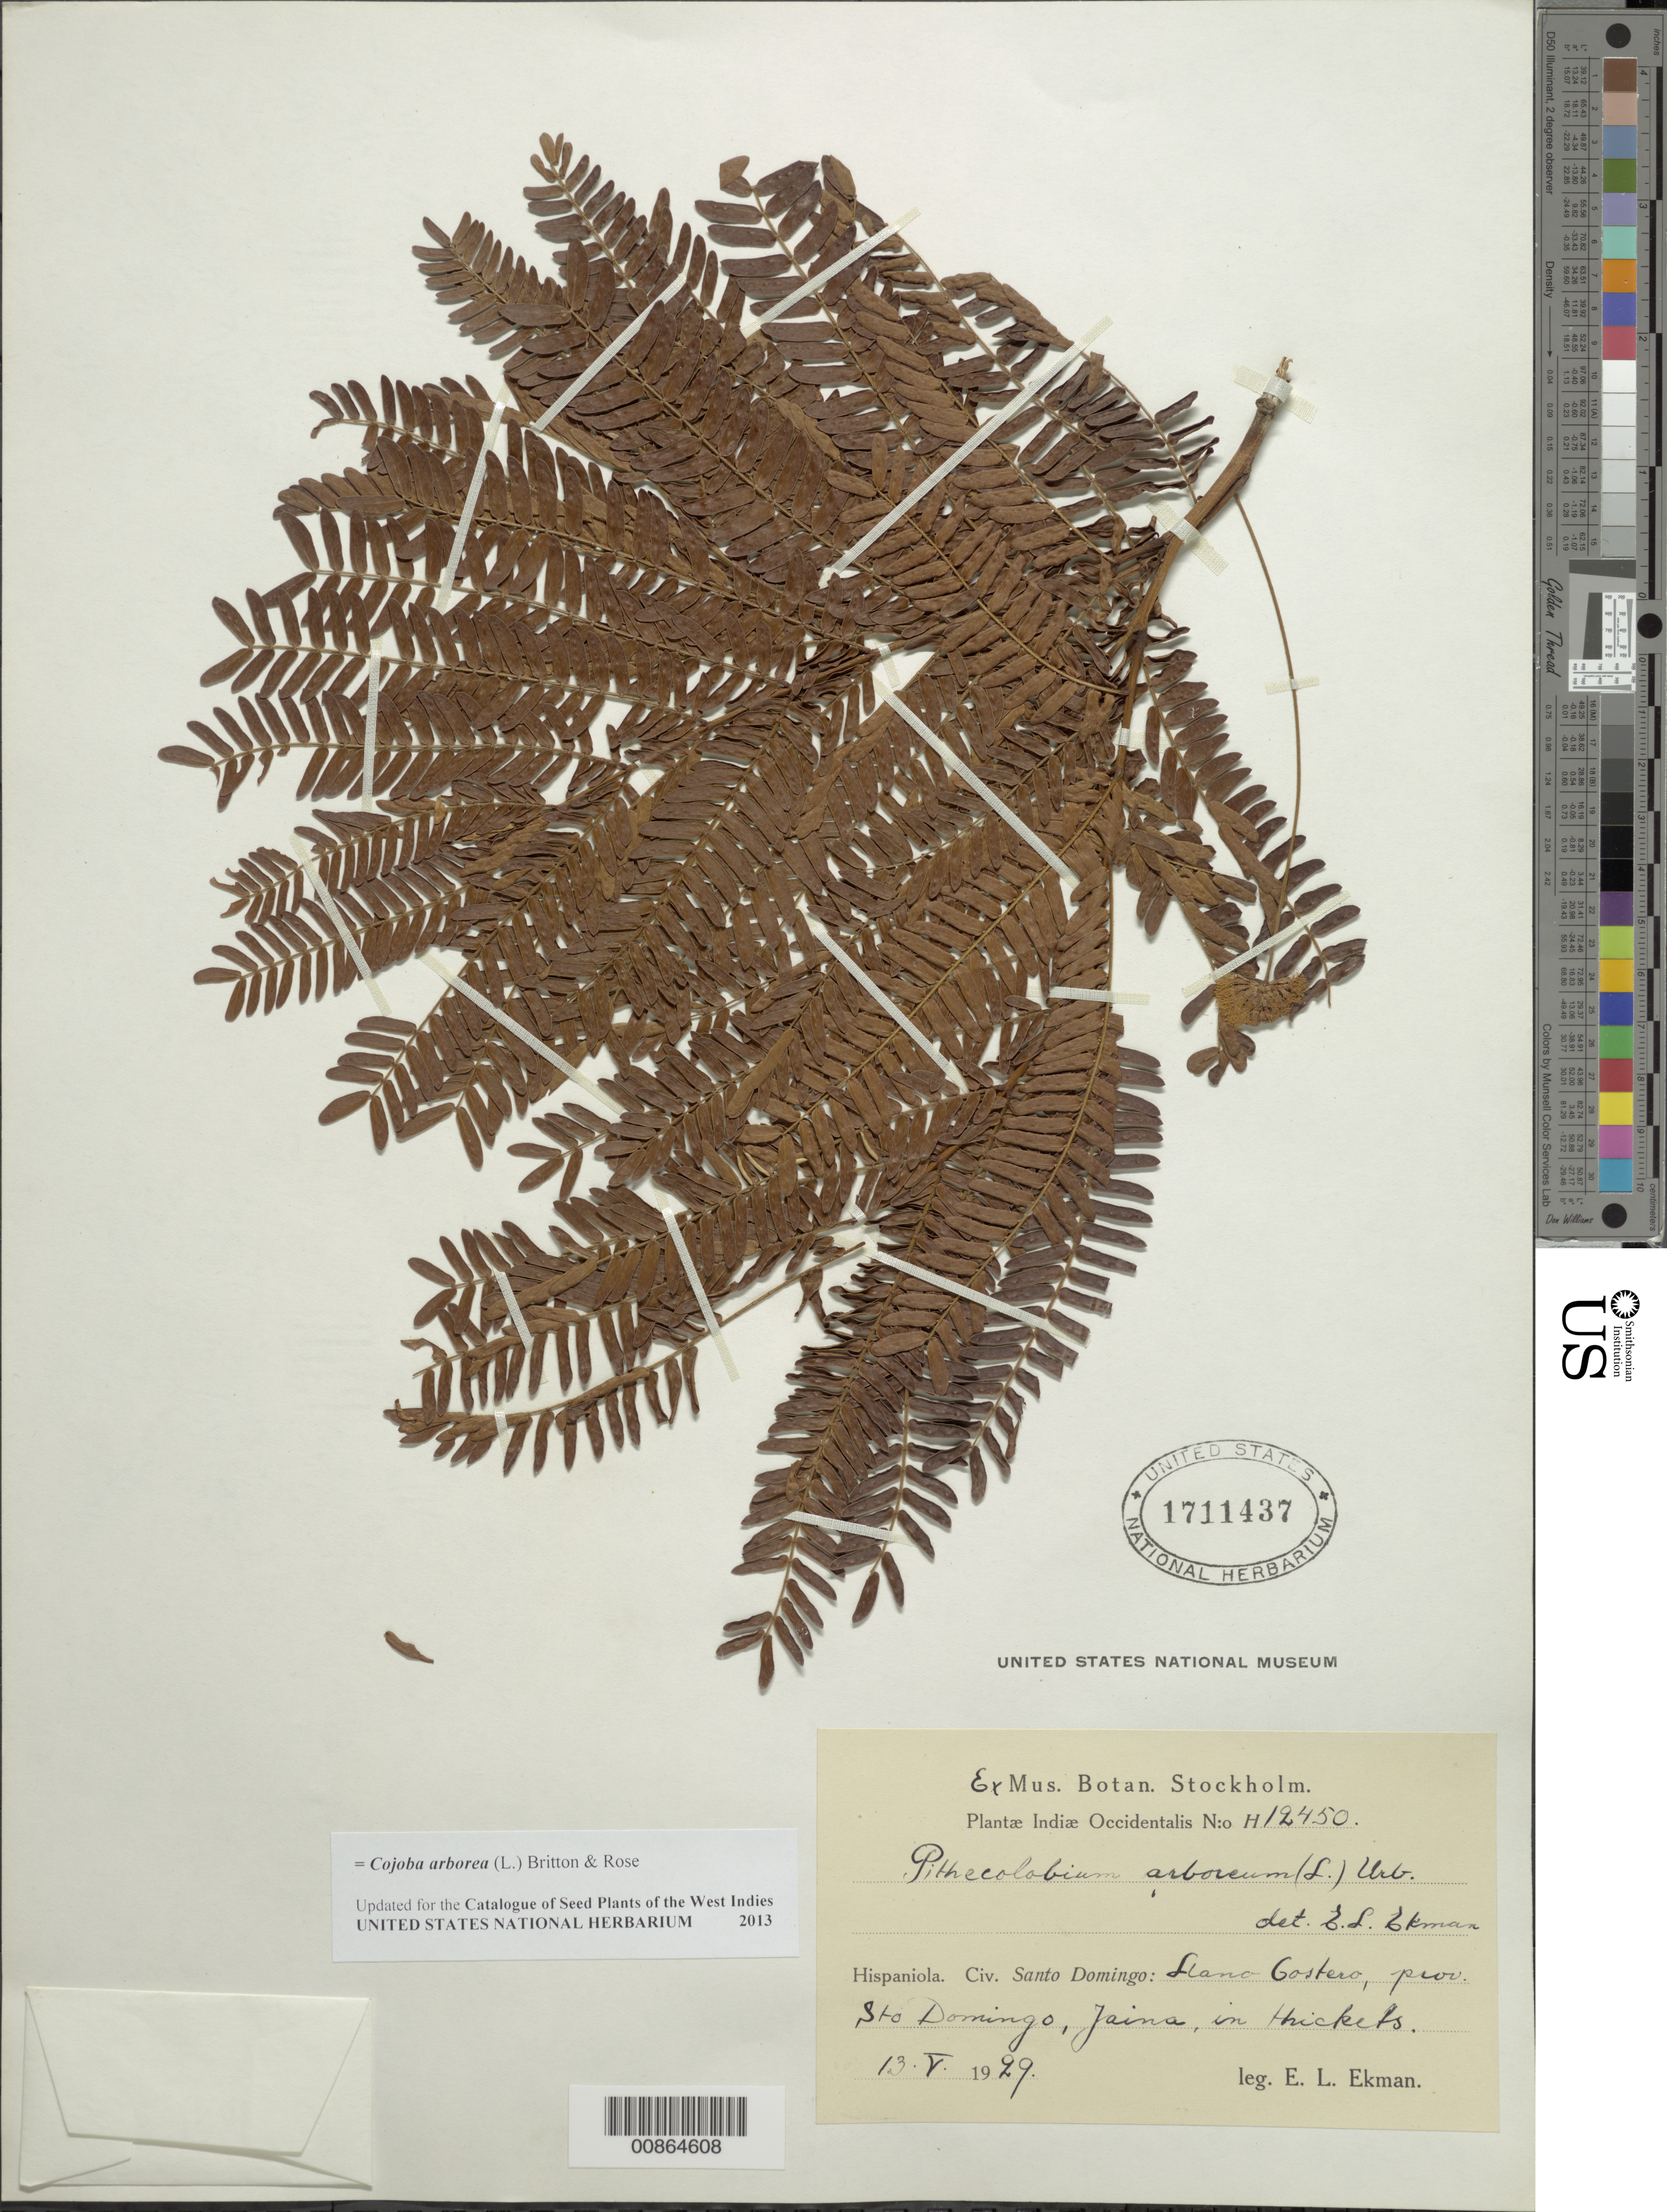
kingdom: Plantae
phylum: Tracheophyta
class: Magnoliopsida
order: Fabales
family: Fabaceae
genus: Cojoba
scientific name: Cojoba arborea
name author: (L.) Britton & Rose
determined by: Ekman, E. L.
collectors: E. L. Ekman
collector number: H 12450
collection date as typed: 13 May 1929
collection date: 1929-05-13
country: Dominican Republic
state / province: Distrito Nacional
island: Hispaniola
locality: Llano Costero, prov. Sto. Domingo (obsolete), Jaina.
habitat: In thickets.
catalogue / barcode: US 1711437